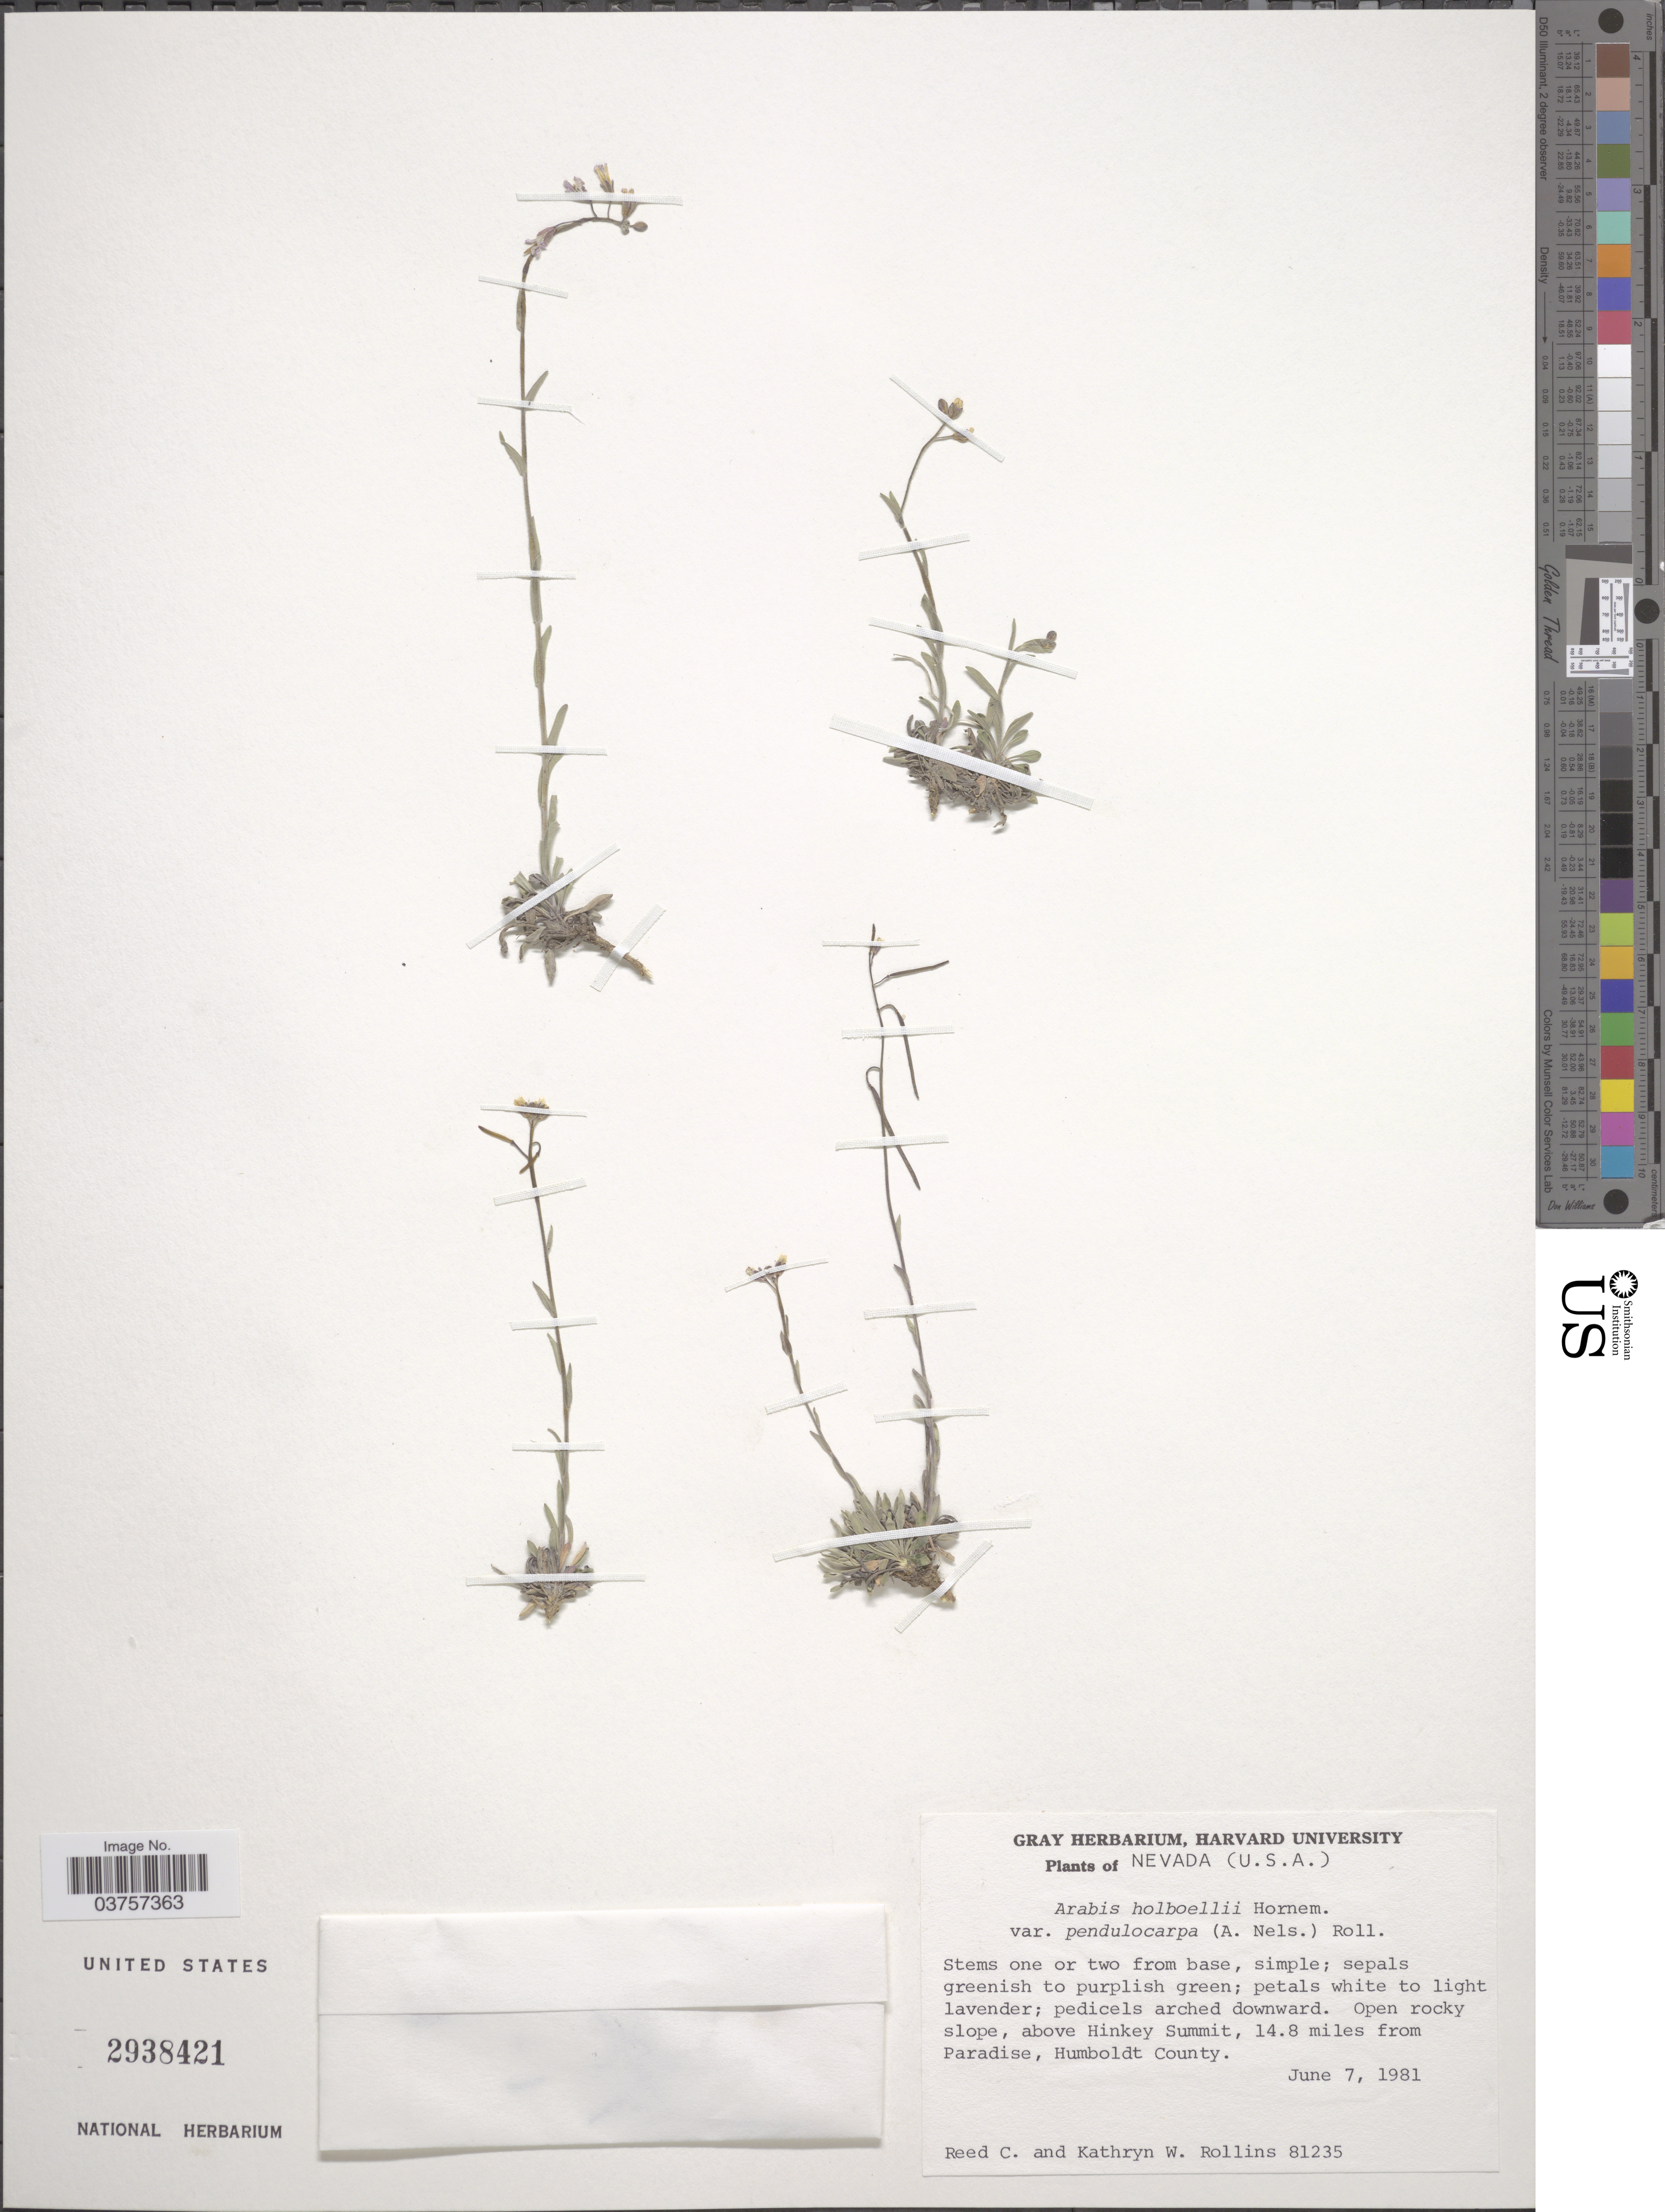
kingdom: Plantae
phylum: Tracheophyta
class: Magnoliopsida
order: Brassicales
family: Brassicaceae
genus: Arabis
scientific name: Arabis holboellii var. pendulocarpa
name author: (A. Nelson) Rollins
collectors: R. C. Rollins & K. W. Rollins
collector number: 81235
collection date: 1981-06-07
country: United States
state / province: Nevada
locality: Above Hinkey Summit, 14.8 miles from Paradise, Humboldt County.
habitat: open rocky slope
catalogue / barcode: US 2938421